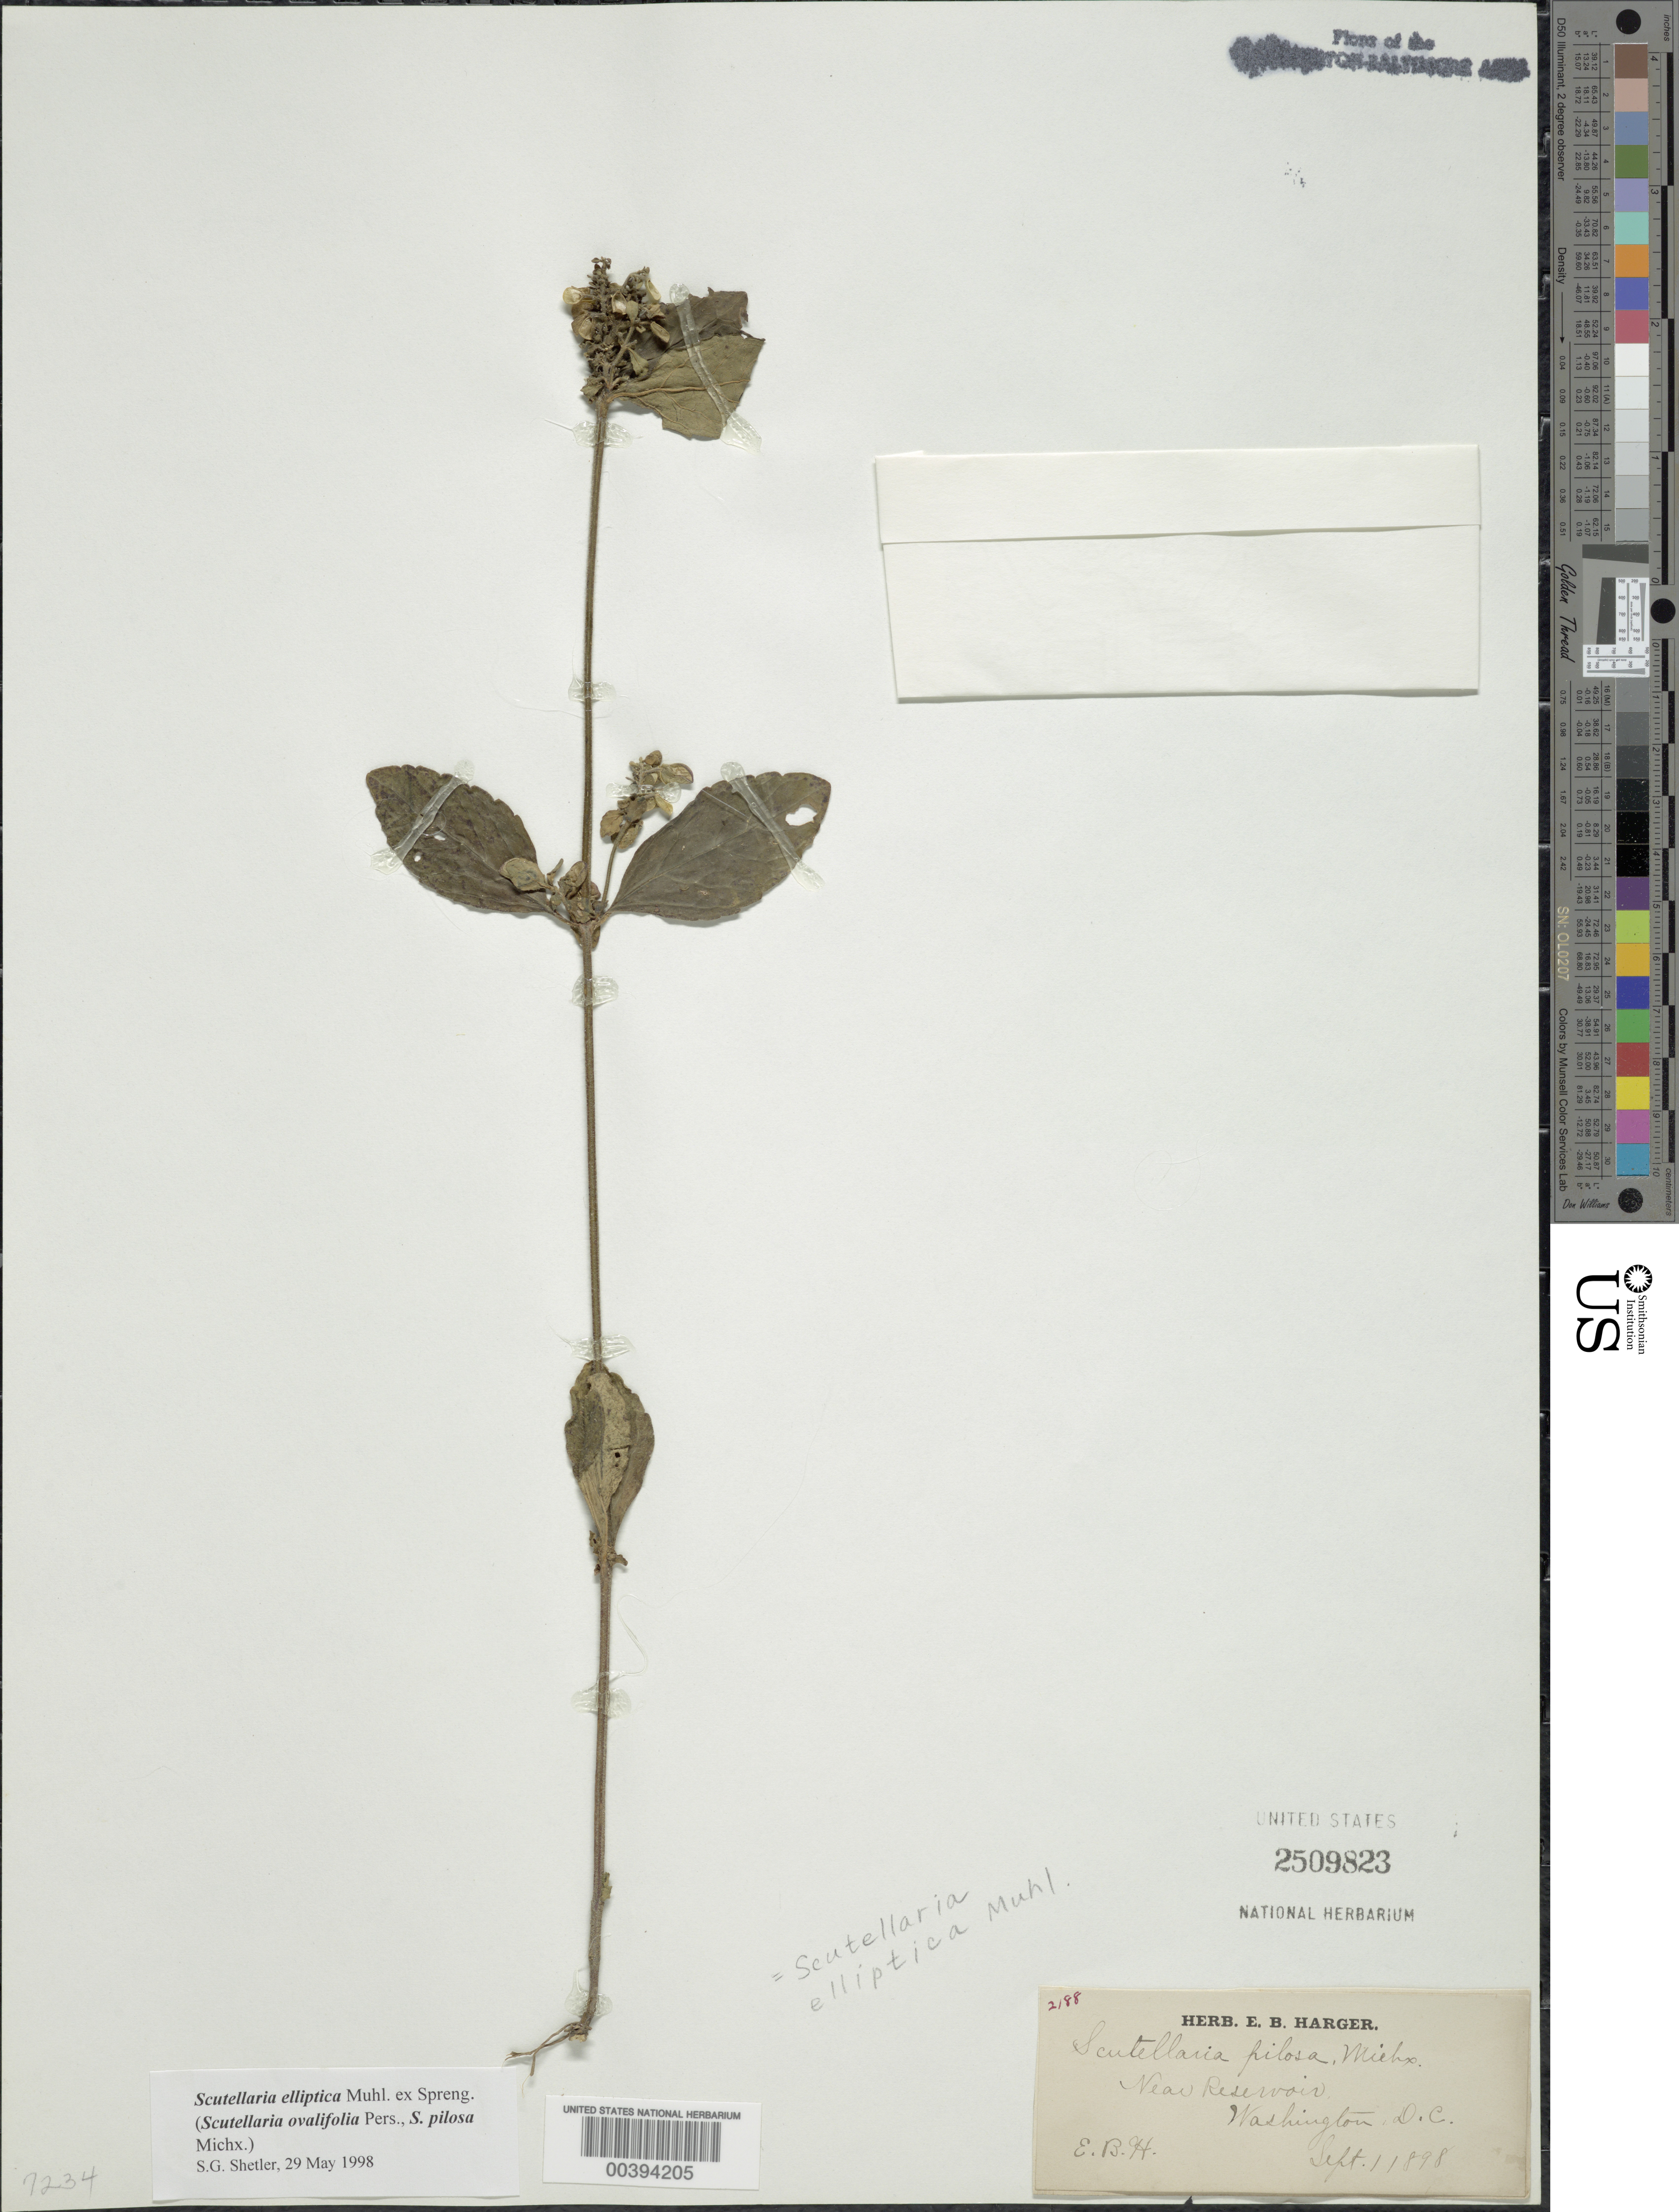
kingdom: Plantae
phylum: Tracheophyta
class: Magnoliopsida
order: Lamiales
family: Lamiaceae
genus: Scutellaria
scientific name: Scutellaria elliptica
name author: Muhl.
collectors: E. B. Harger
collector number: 2188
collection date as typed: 01 Sep 1898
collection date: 1898-09-01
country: United States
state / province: District of Columbia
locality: Near Reservoir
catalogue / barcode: US 2509823